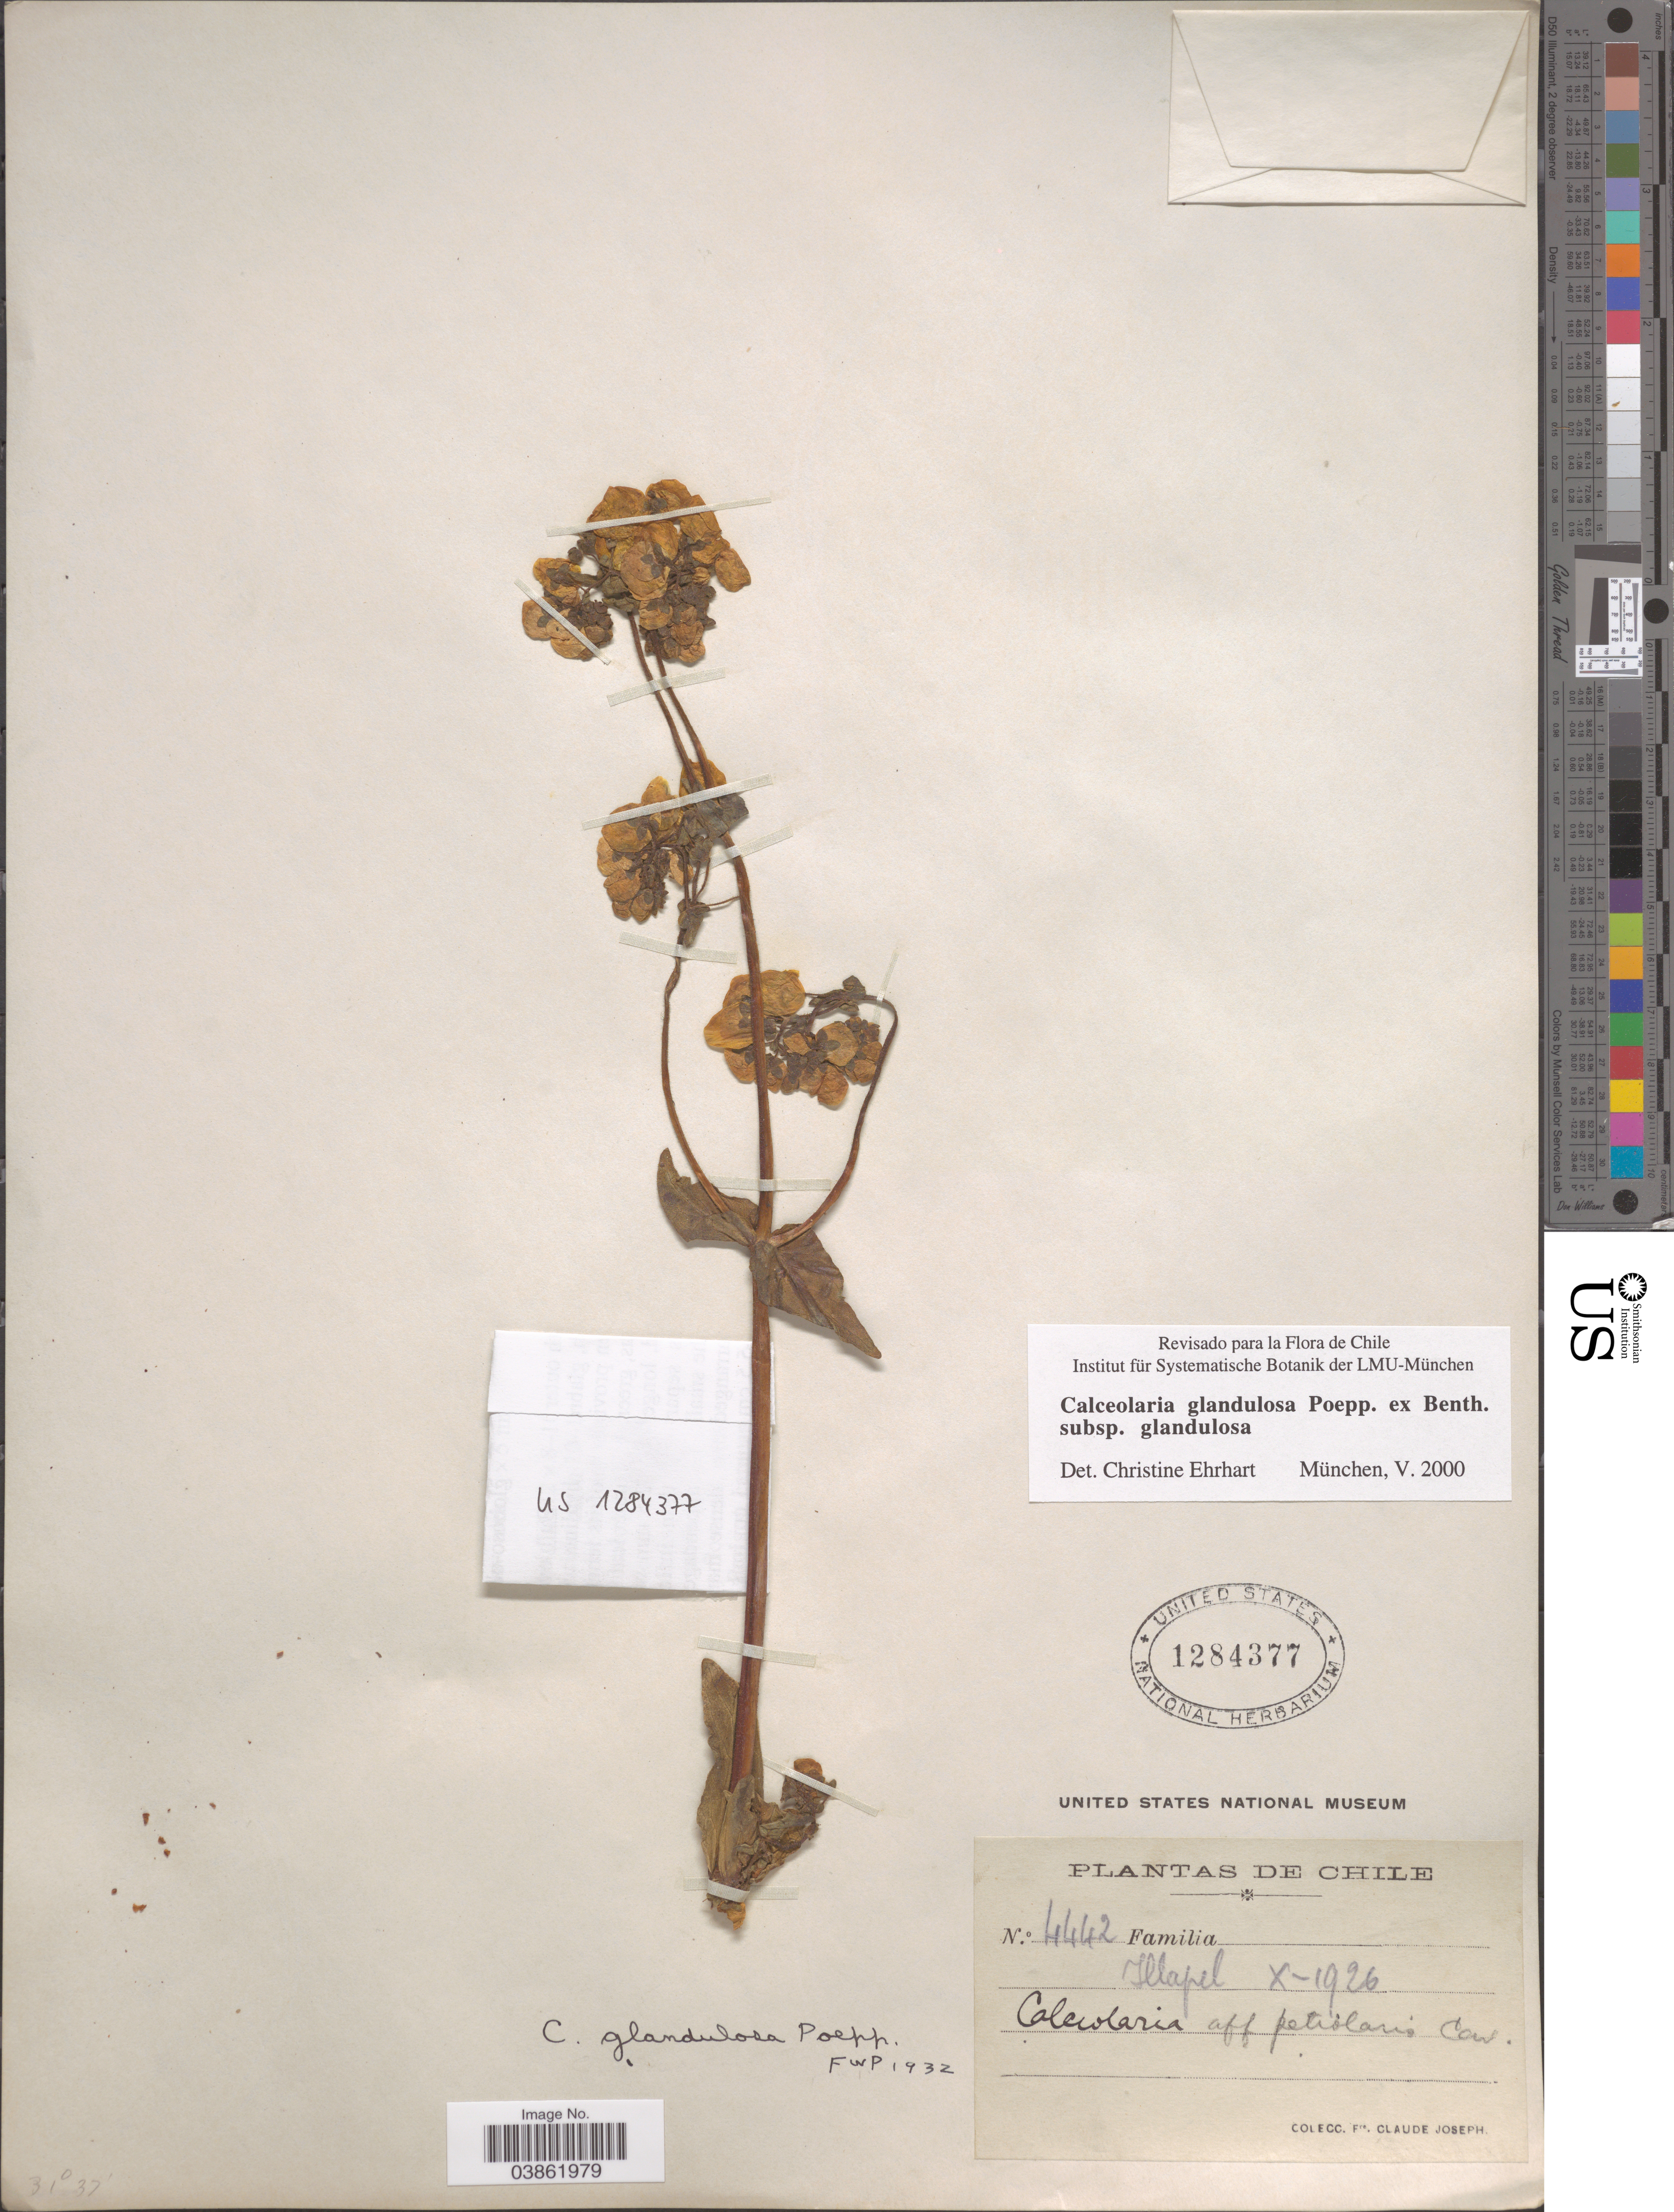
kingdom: Plantae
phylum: Tracheophyta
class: Magnoliopsida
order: Lamiales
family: Calceolariaceae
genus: Calceolaria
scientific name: Calceolaria glandulosa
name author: Poepp. ex Benth.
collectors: Bro. Claude-Joseph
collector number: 4442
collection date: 1926-10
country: Chile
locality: Illapel.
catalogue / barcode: US 1284377